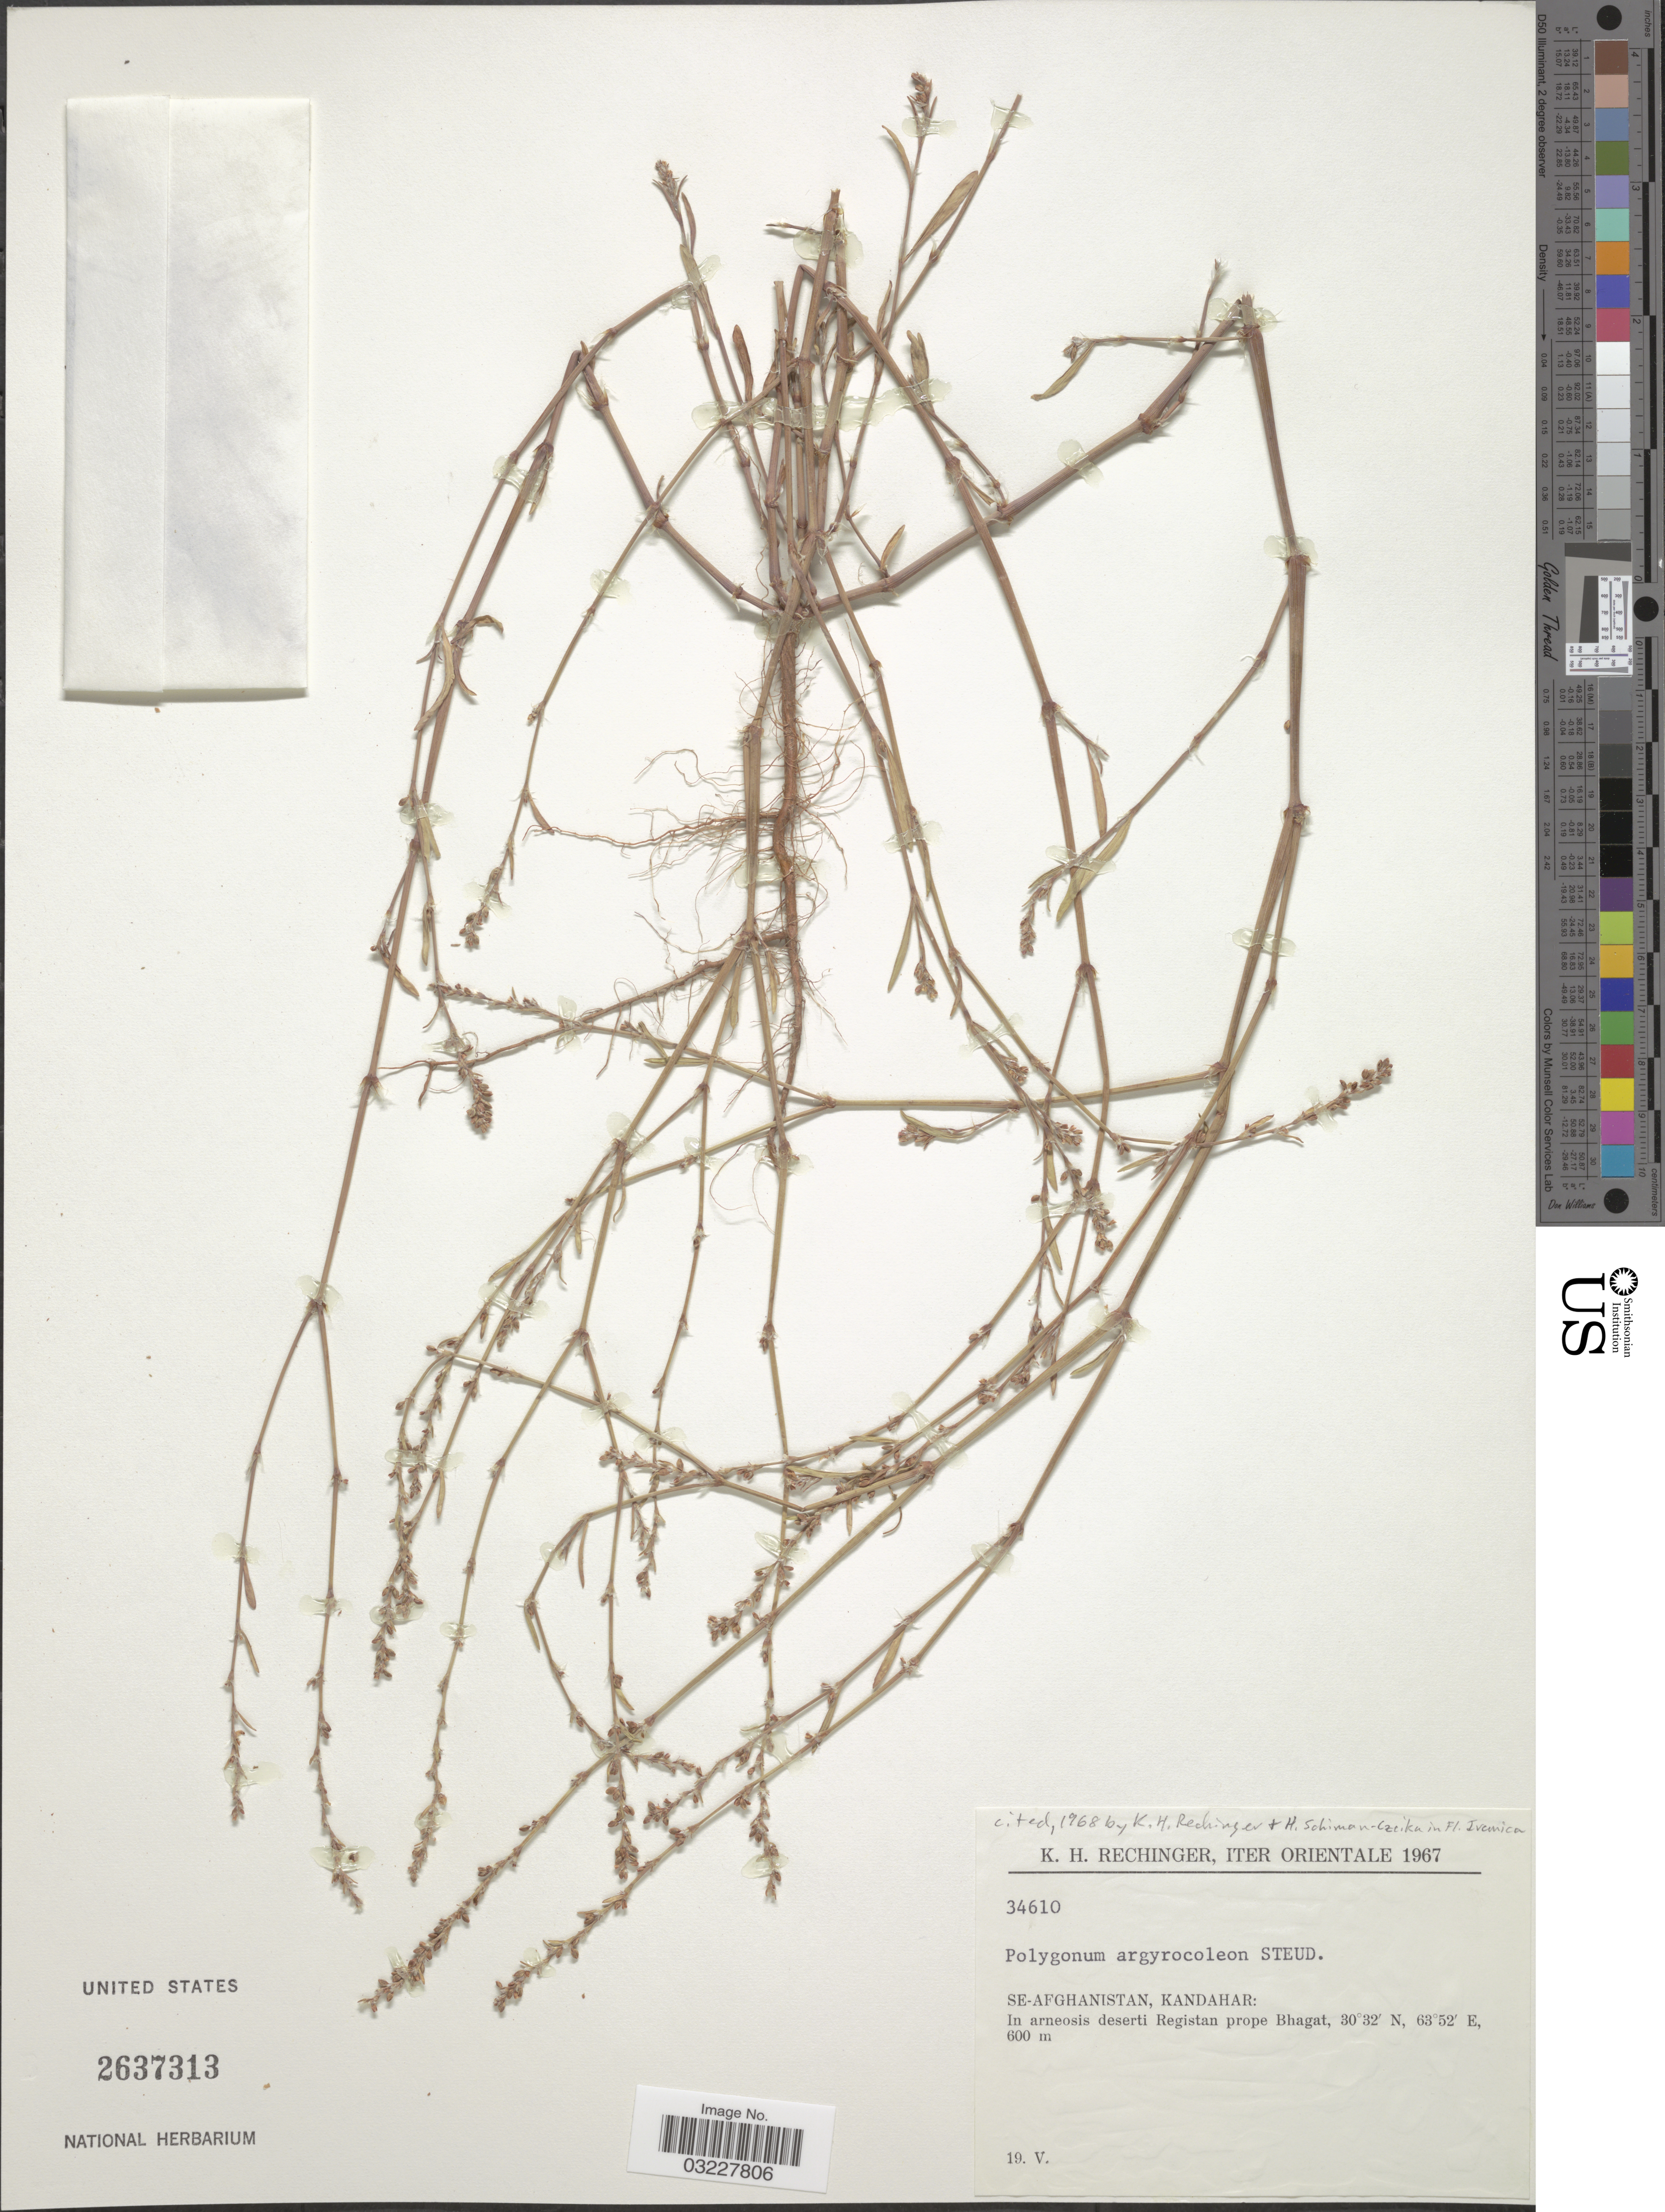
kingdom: Plantae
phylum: Tracheophyta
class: Magnoliopsida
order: Caryophyllales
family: Polygonaceae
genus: Polygonum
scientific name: Polygonum argyrocoleon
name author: Steud. ex Kunze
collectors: K. H. Rechinger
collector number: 34610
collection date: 1967-05-19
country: Afghanistan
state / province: Kandahar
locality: Orientale. SE-Afghanistan, Kandahar: In arneosis deserti Registan prope Bhagat.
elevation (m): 600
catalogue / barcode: US 2637313